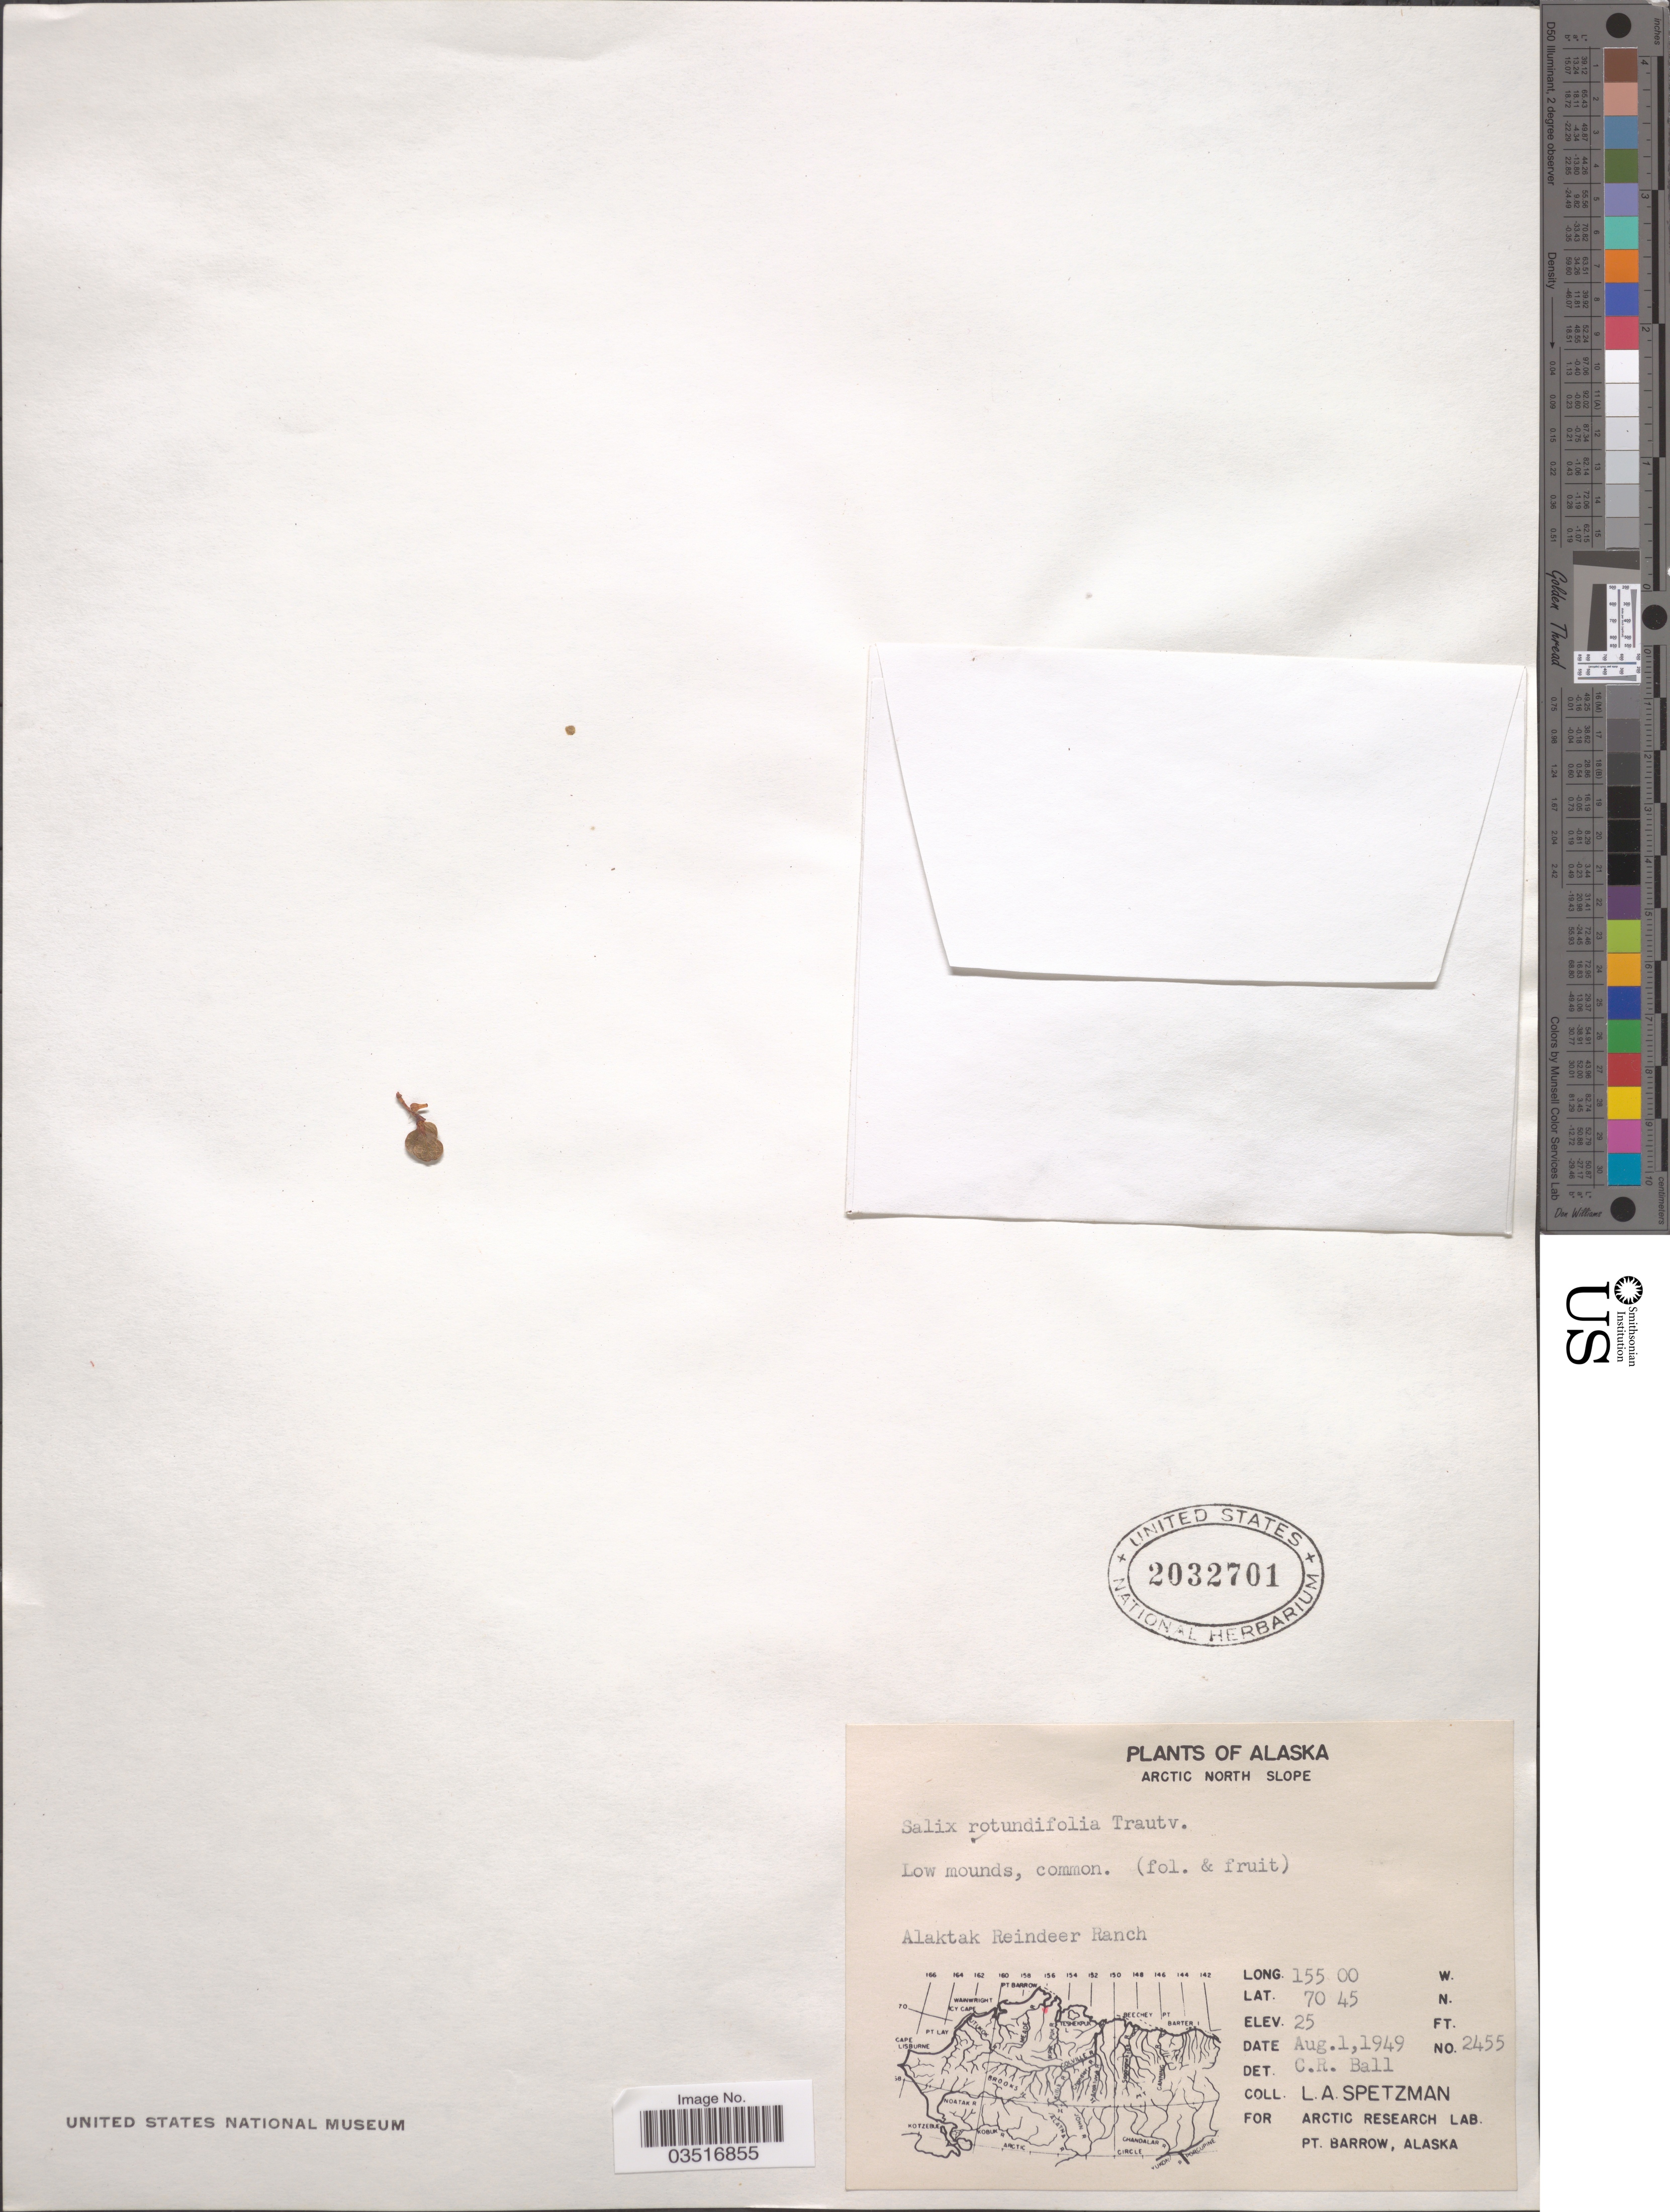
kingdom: Plantae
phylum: Tracheophyta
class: Magnoliopsida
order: Malpighiales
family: Salicaceae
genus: Salix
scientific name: Salix rotundifolia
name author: Trautv.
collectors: L. Spetzman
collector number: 2455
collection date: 1949-08-01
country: United States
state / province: Alaska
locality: Arctic North Slope. Alaktak Reindeer Ranch.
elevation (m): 8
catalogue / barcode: US 2032701